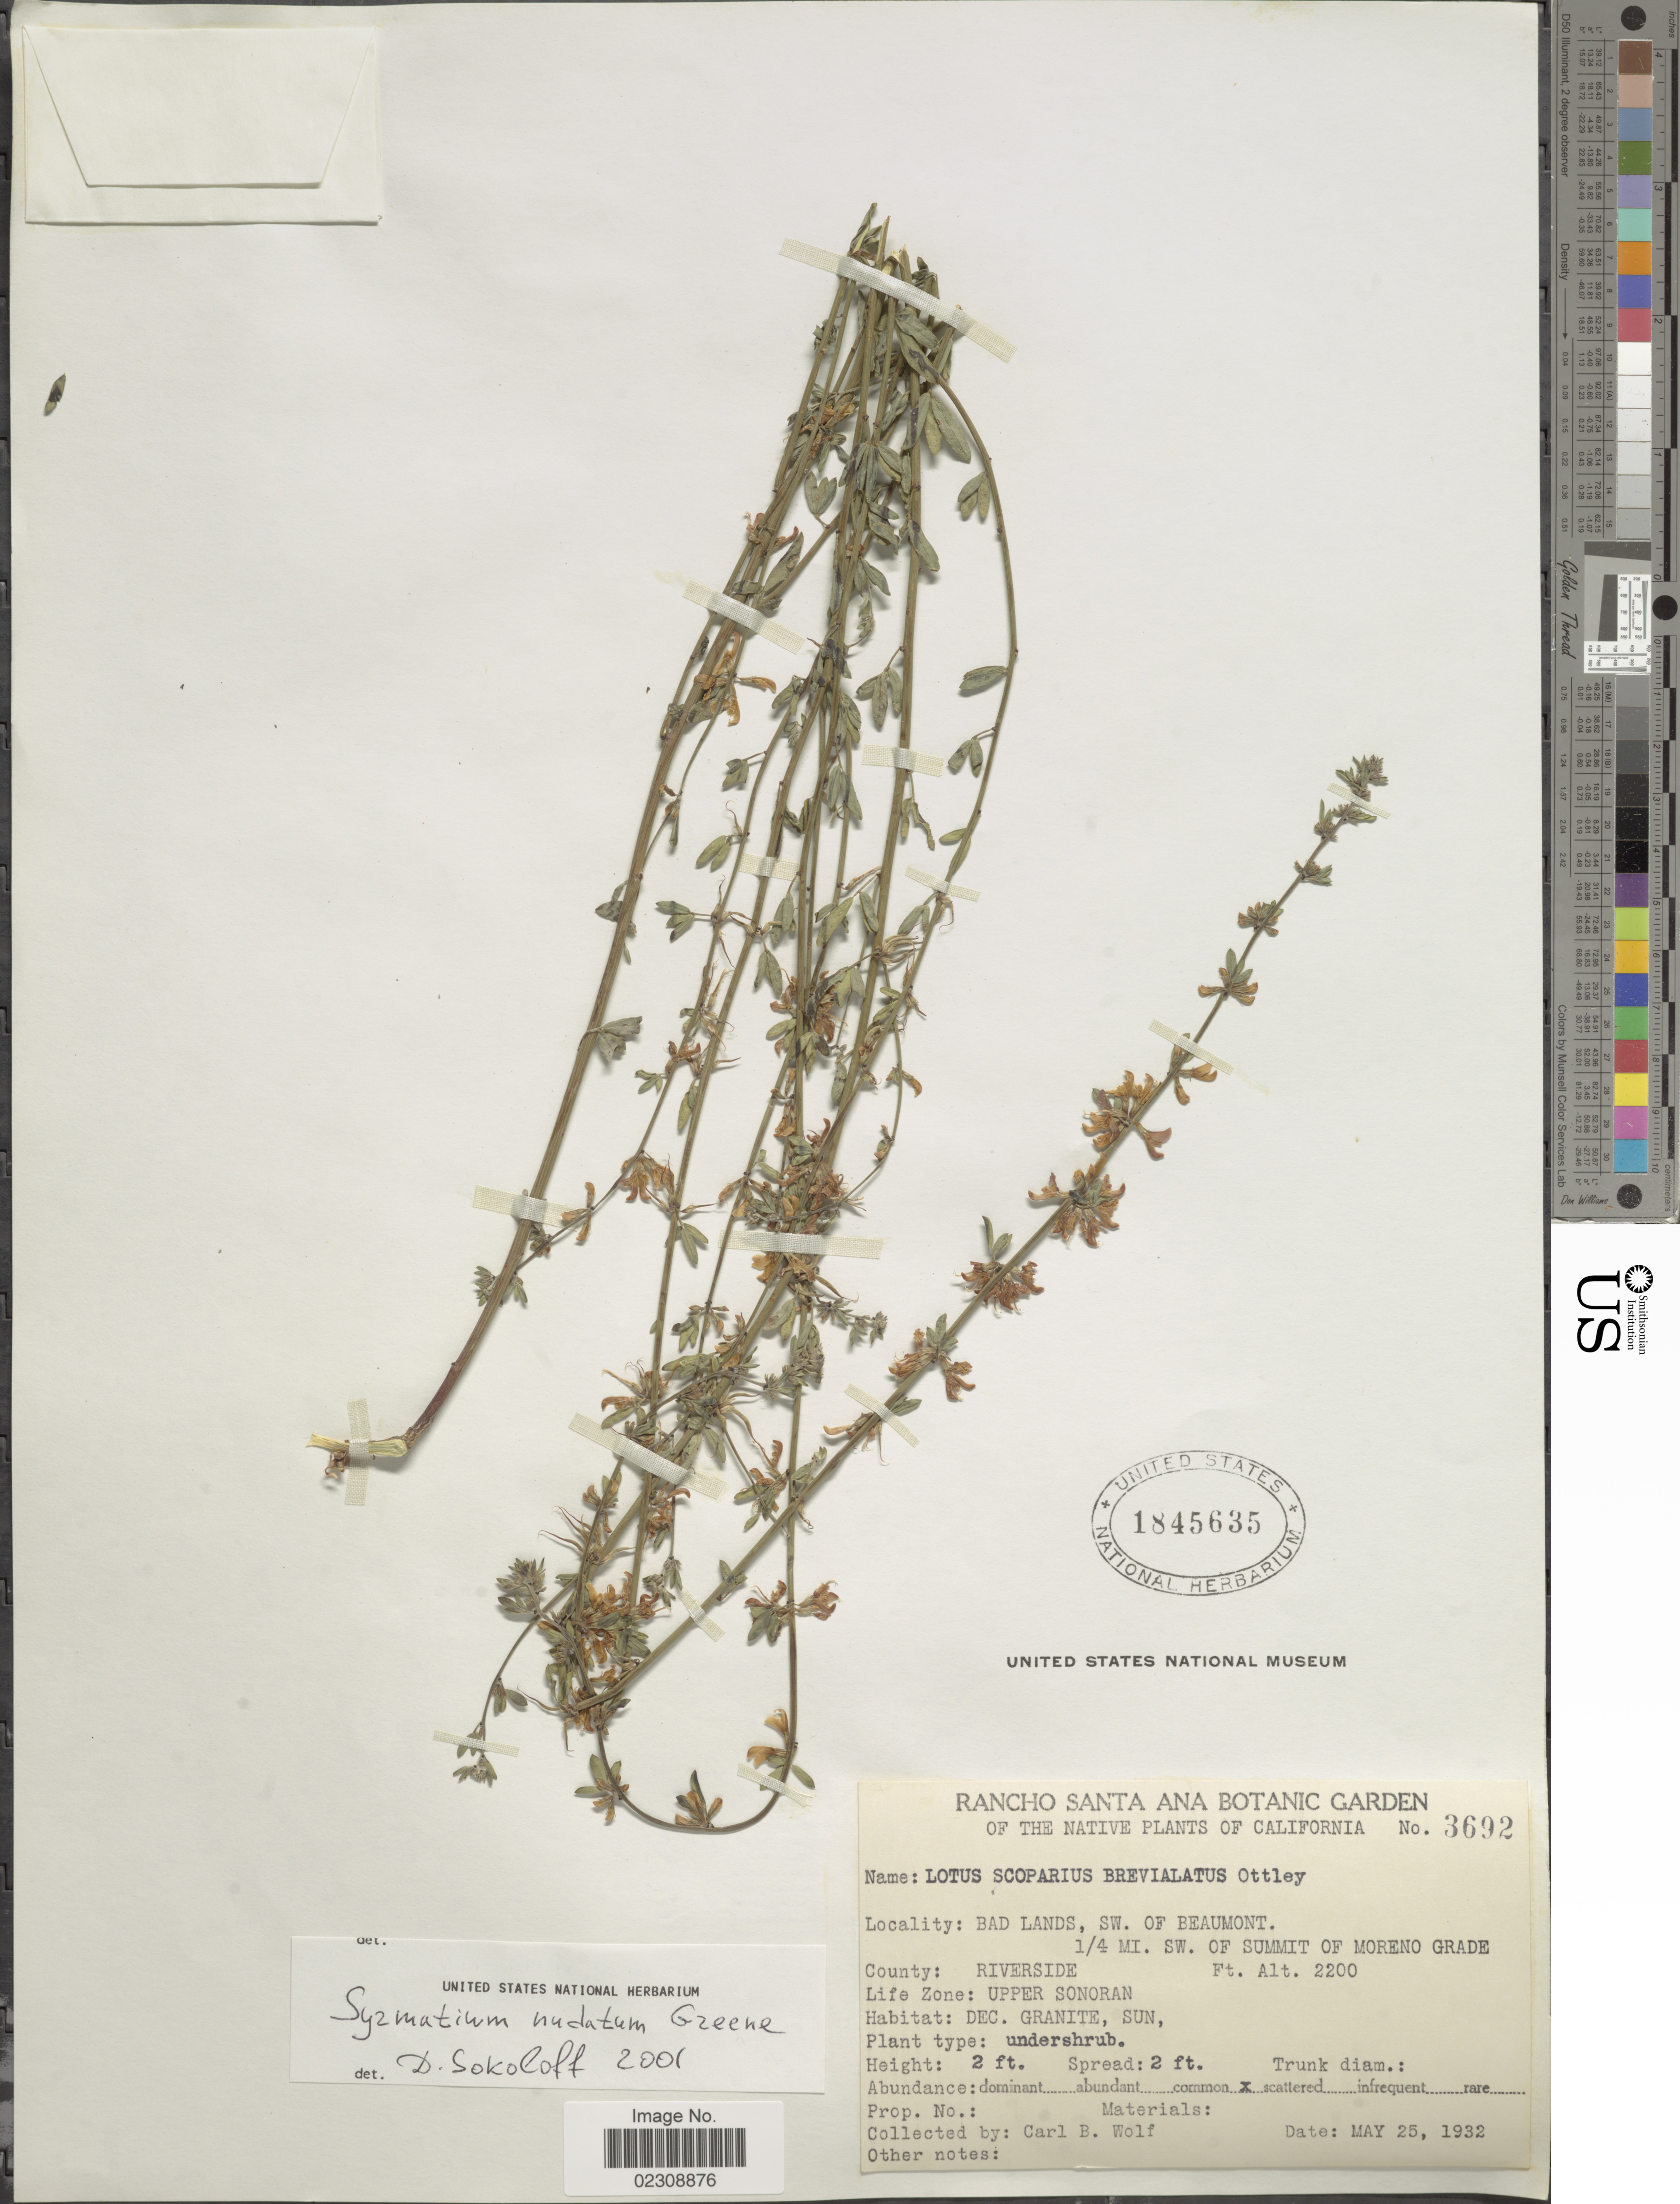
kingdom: Plantae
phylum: Tracheophyta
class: Magnoliopsida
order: Fabales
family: Fabaceae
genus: Syrmatium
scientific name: Syrmatium nudatum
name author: Greene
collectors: C. B. Wolf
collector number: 3692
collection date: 1932-05-25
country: United States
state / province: California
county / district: Riverside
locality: Bad Lands, SW. of Beaumont. 1/4 mi. SW. of Summit of Moreno Grade. County: Riverside. Life Zone: Upper Sonoran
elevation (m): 671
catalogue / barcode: US 1845635